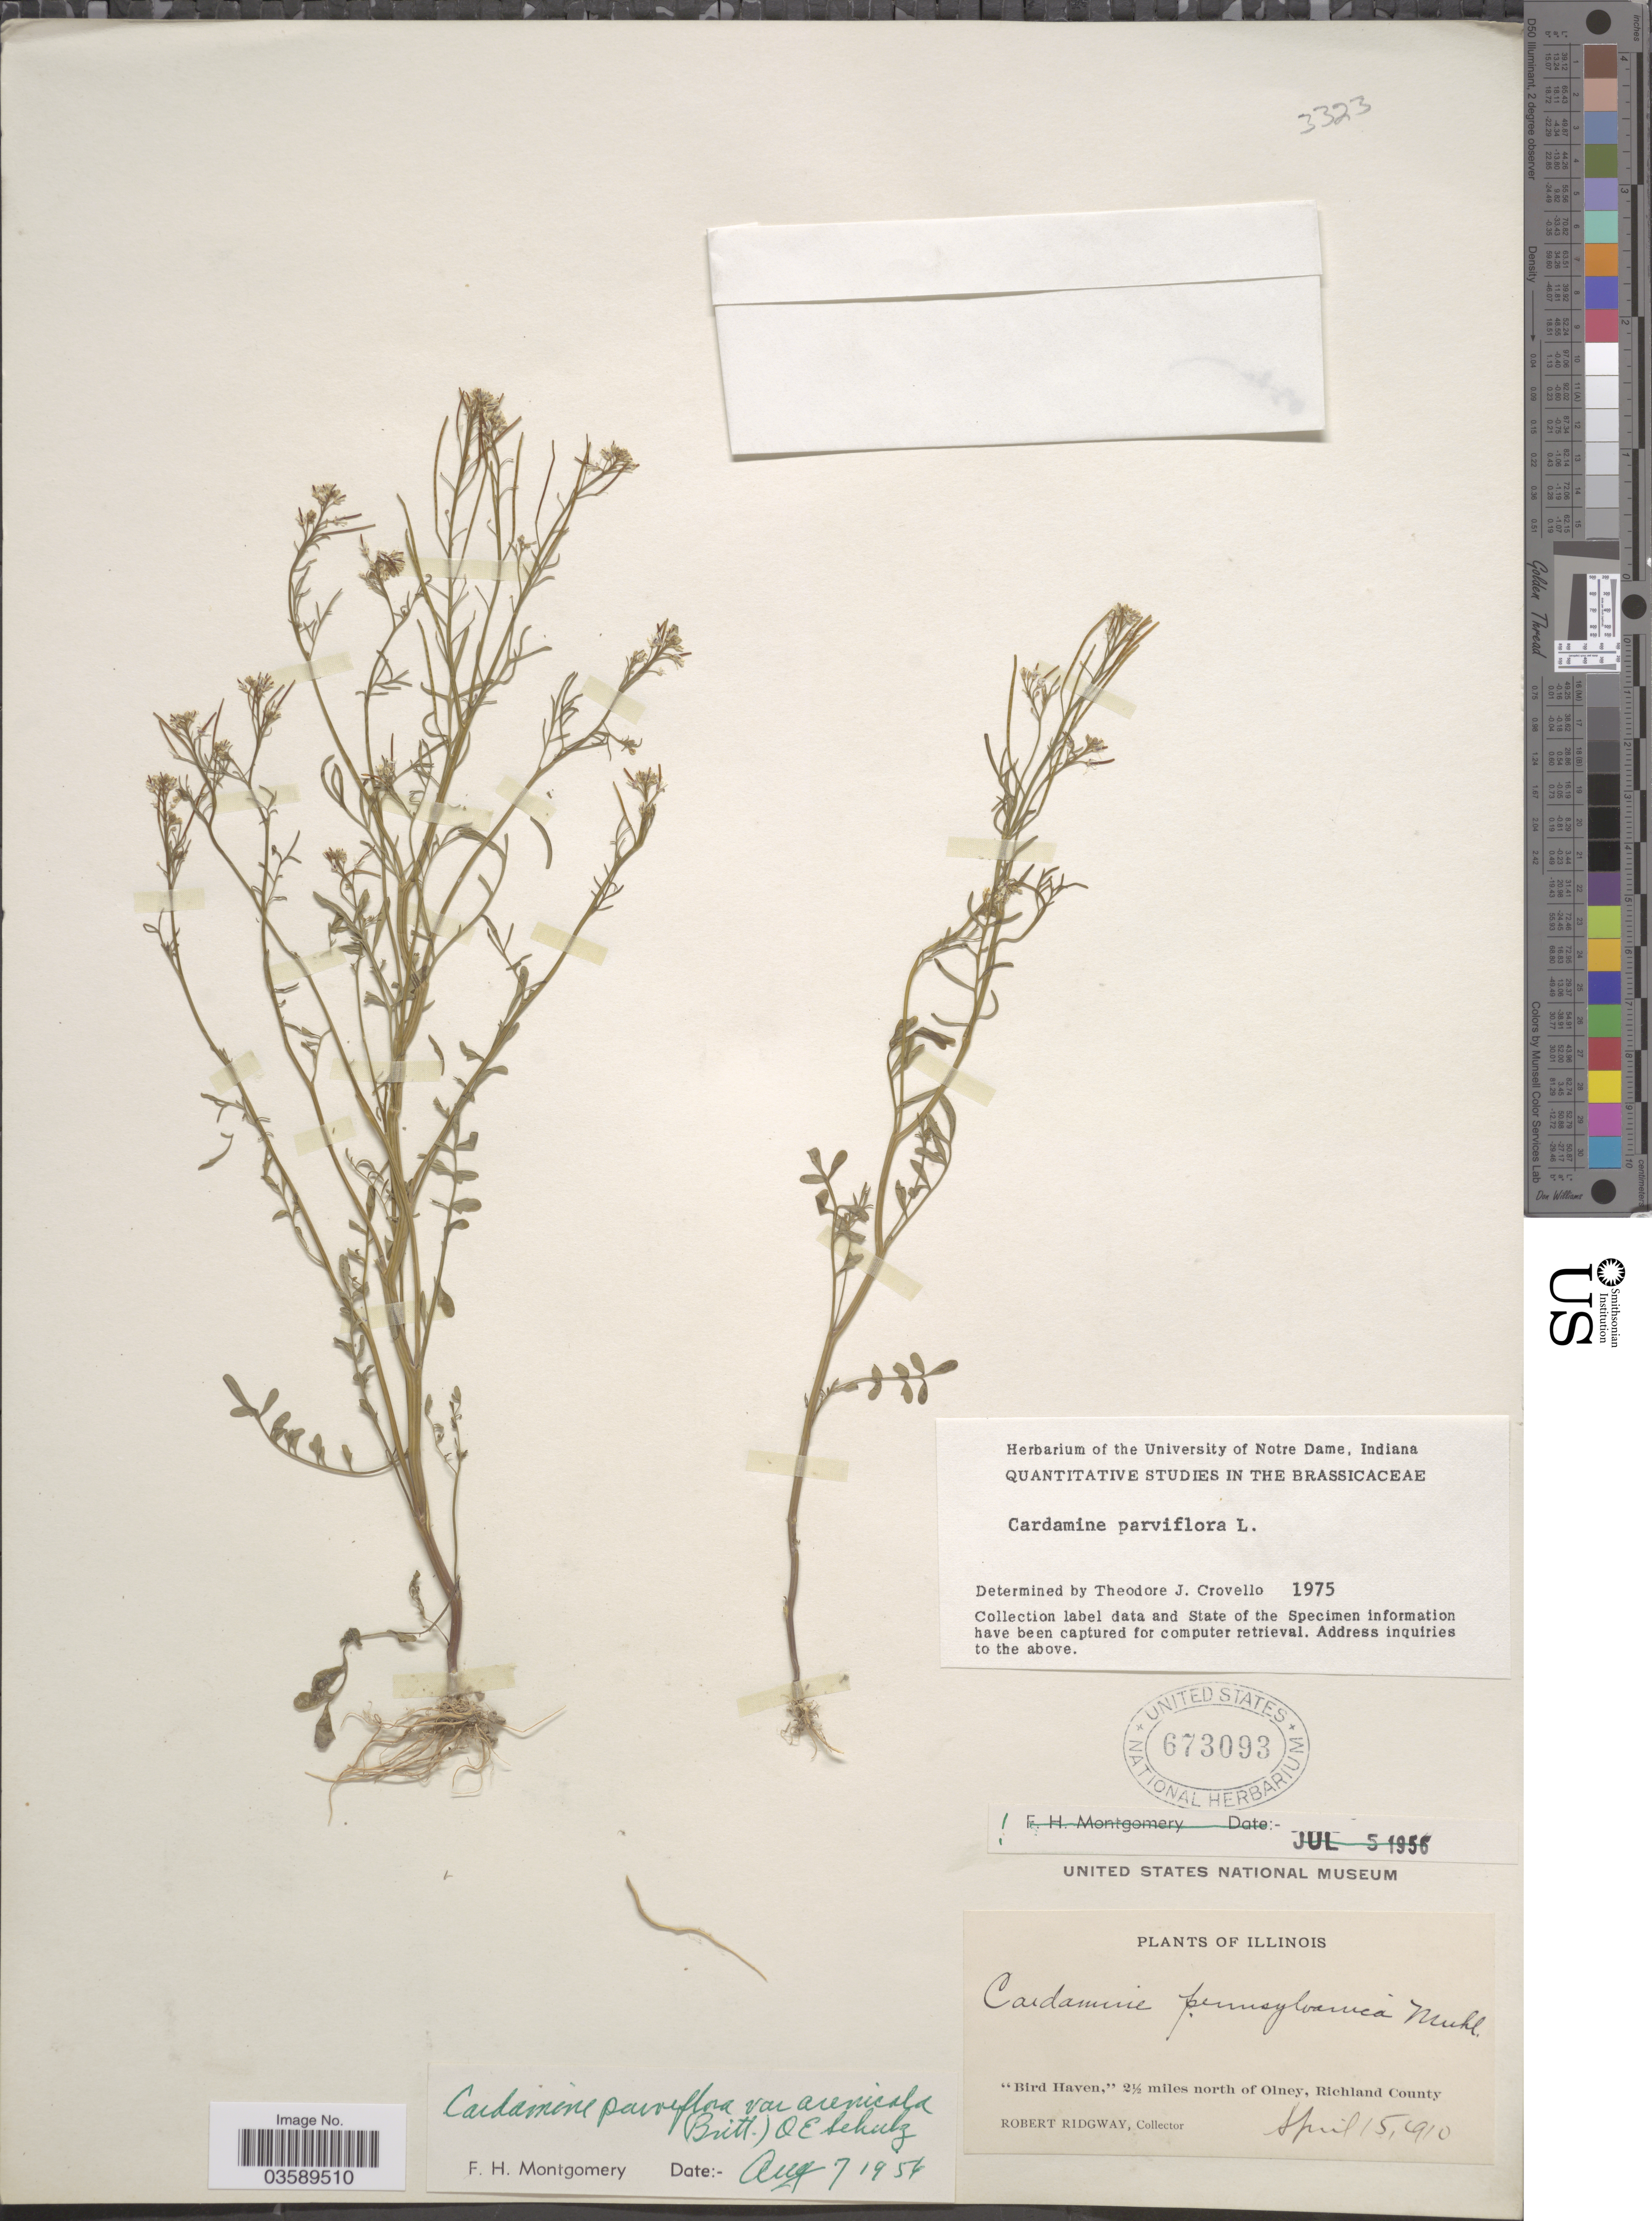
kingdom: Plantae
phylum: Tracheophyta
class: Magnoliopsida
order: Brassicales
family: Brassicaceae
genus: Cardamine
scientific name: Cardamine parviflora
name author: L.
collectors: R. Ridgway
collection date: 1910-04-15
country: United States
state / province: Illinois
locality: Bird Haven,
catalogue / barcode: US 673093